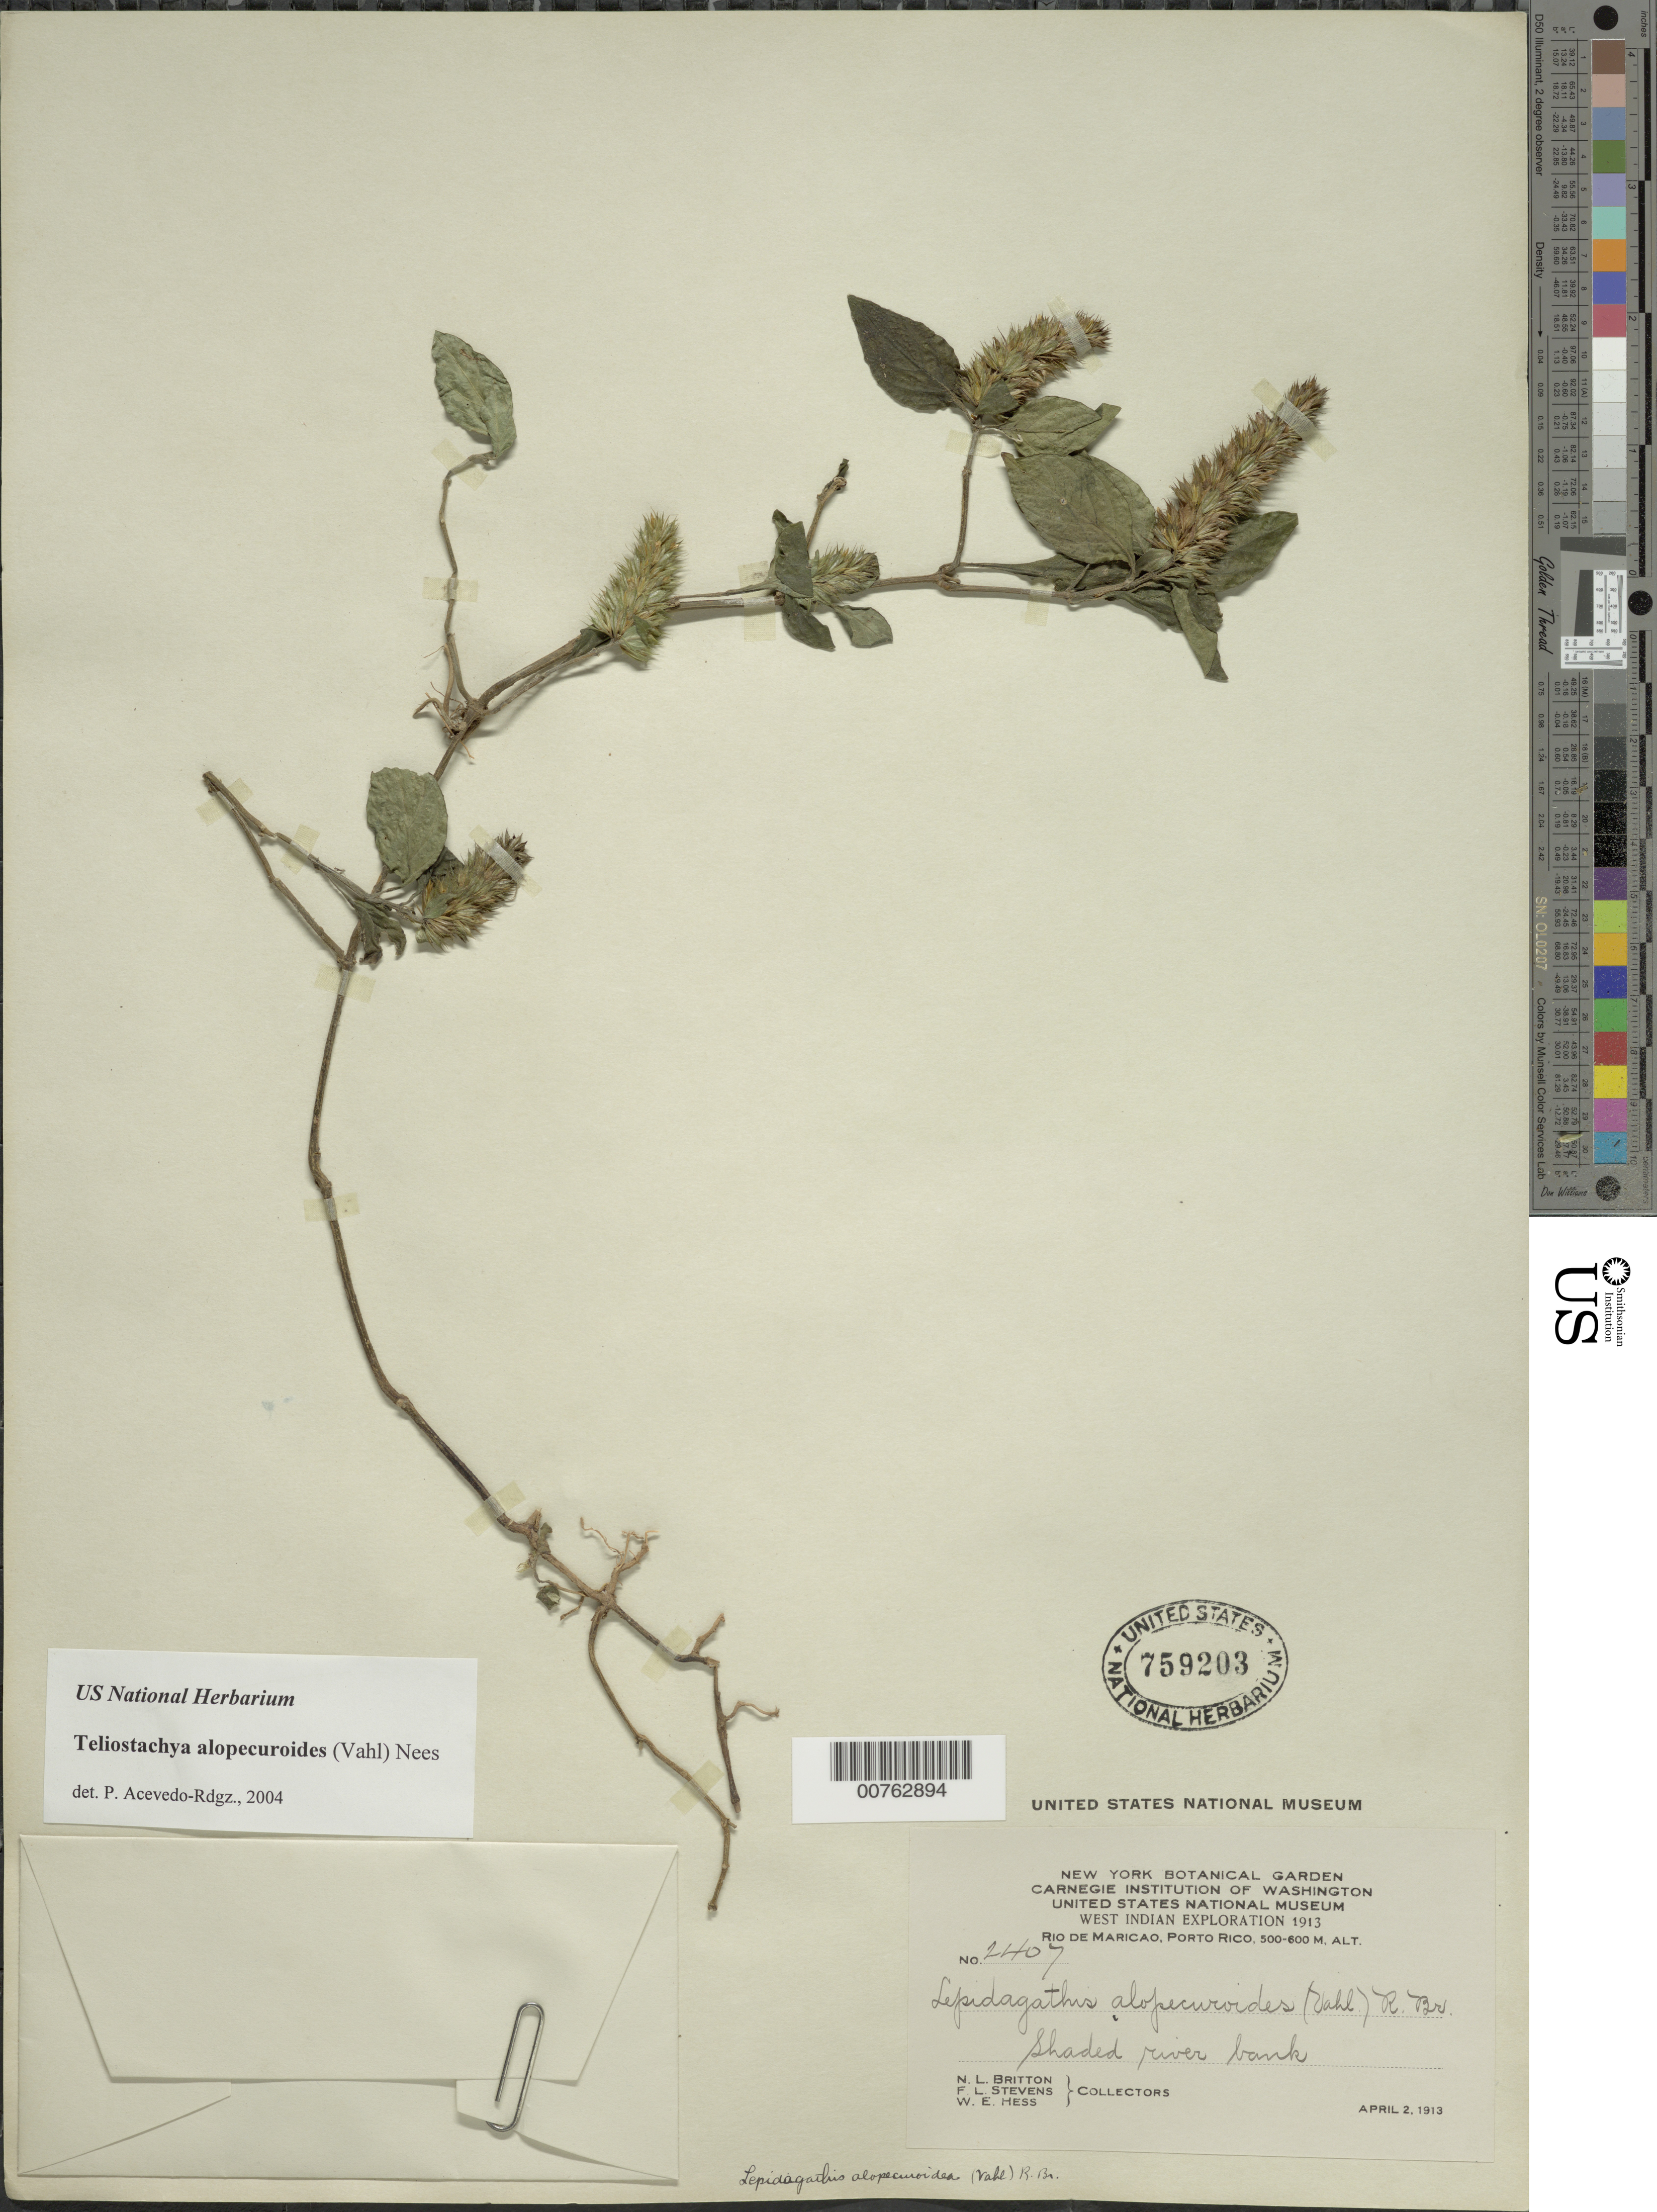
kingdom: Plantae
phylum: Tracheophyta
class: Magnoliopsida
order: Lamiales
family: Acanthaceae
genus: Teliostachya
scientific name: Teliostachya alopecuroidea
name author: (Vahl) Nees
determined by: Acevedo-Rodríguez, P., (BOT), Smithsonian Institution - National Museum of Natural History (UNITED STATES)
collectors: N. Britton, F. L. Stevens & W. Hess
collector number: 2407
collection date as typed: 02 Apr 1913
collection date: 1913-04-02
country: Puerto Rico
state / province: Maricao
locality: Rio Maricao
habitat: Shaded river bank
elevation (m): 500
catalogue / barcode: US 759203